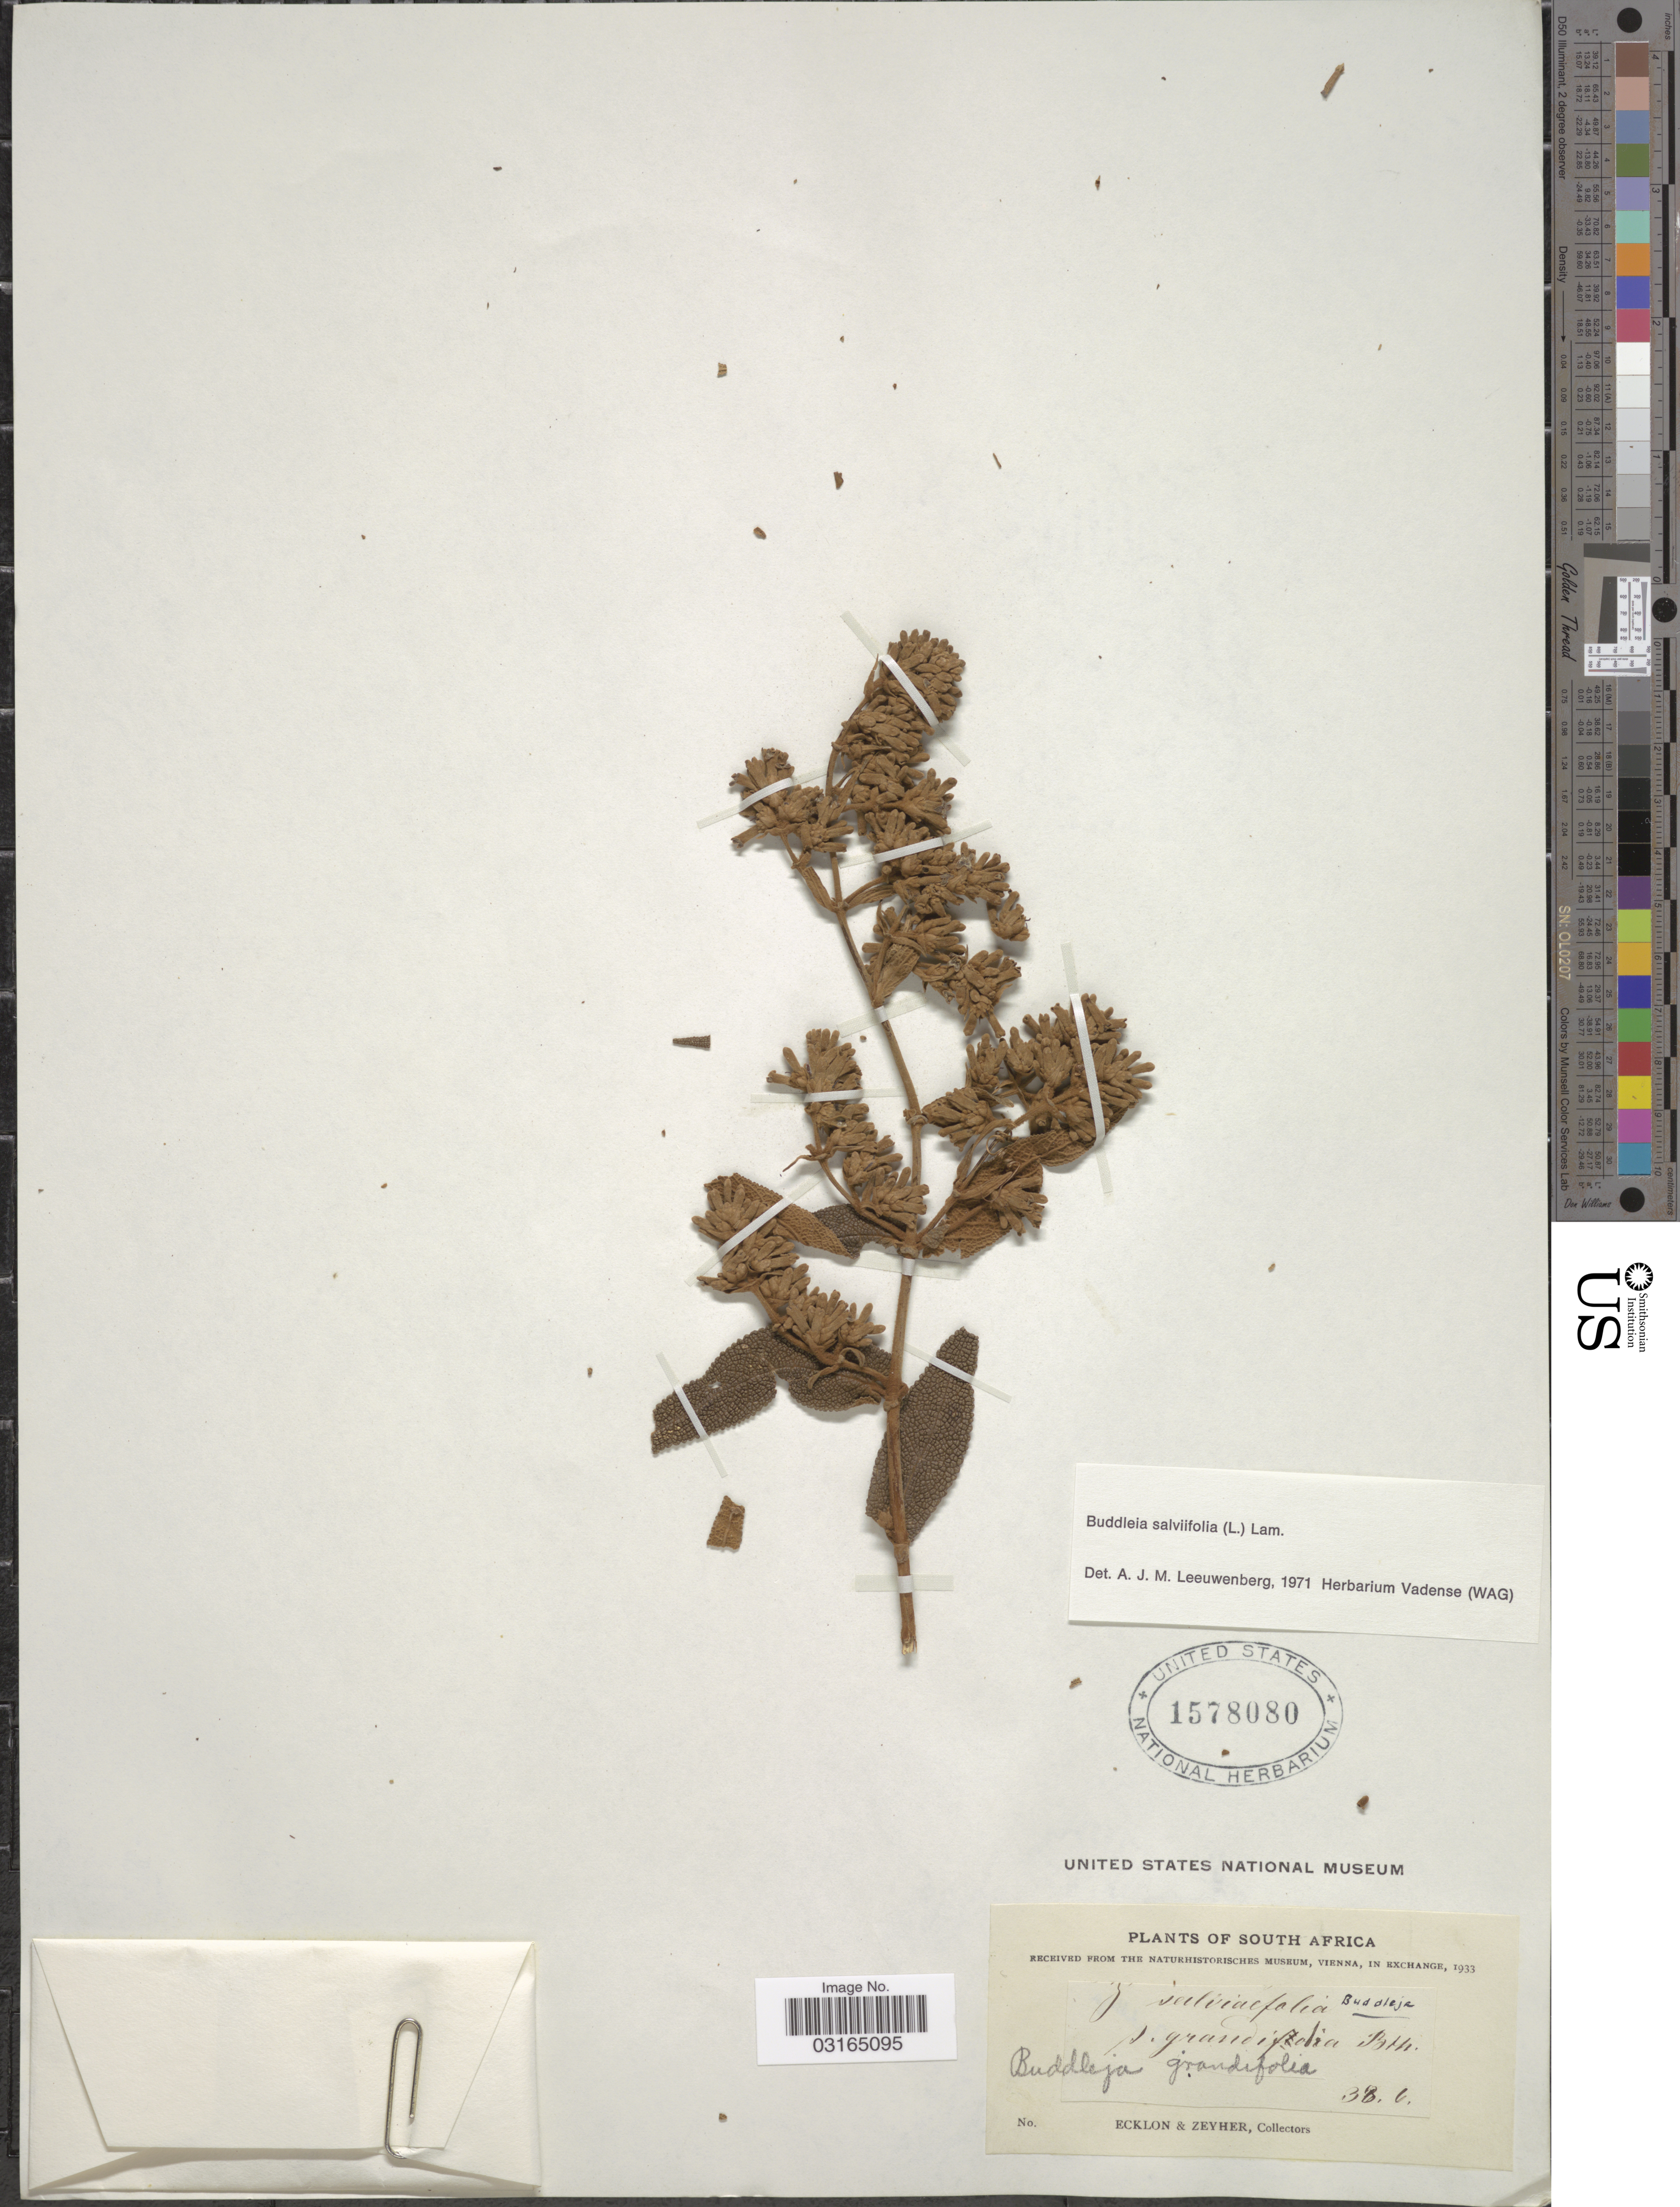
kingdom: Plantae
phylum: Tracheophyta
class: Magnoliopsida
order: Lamiales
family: Scrophulariaceae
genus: Buddleja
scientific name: Buddleja salviifolia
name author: (L.) Lam.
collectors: -. Ecklon & -. Zeyher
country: South Africa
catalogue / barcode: US 1578080